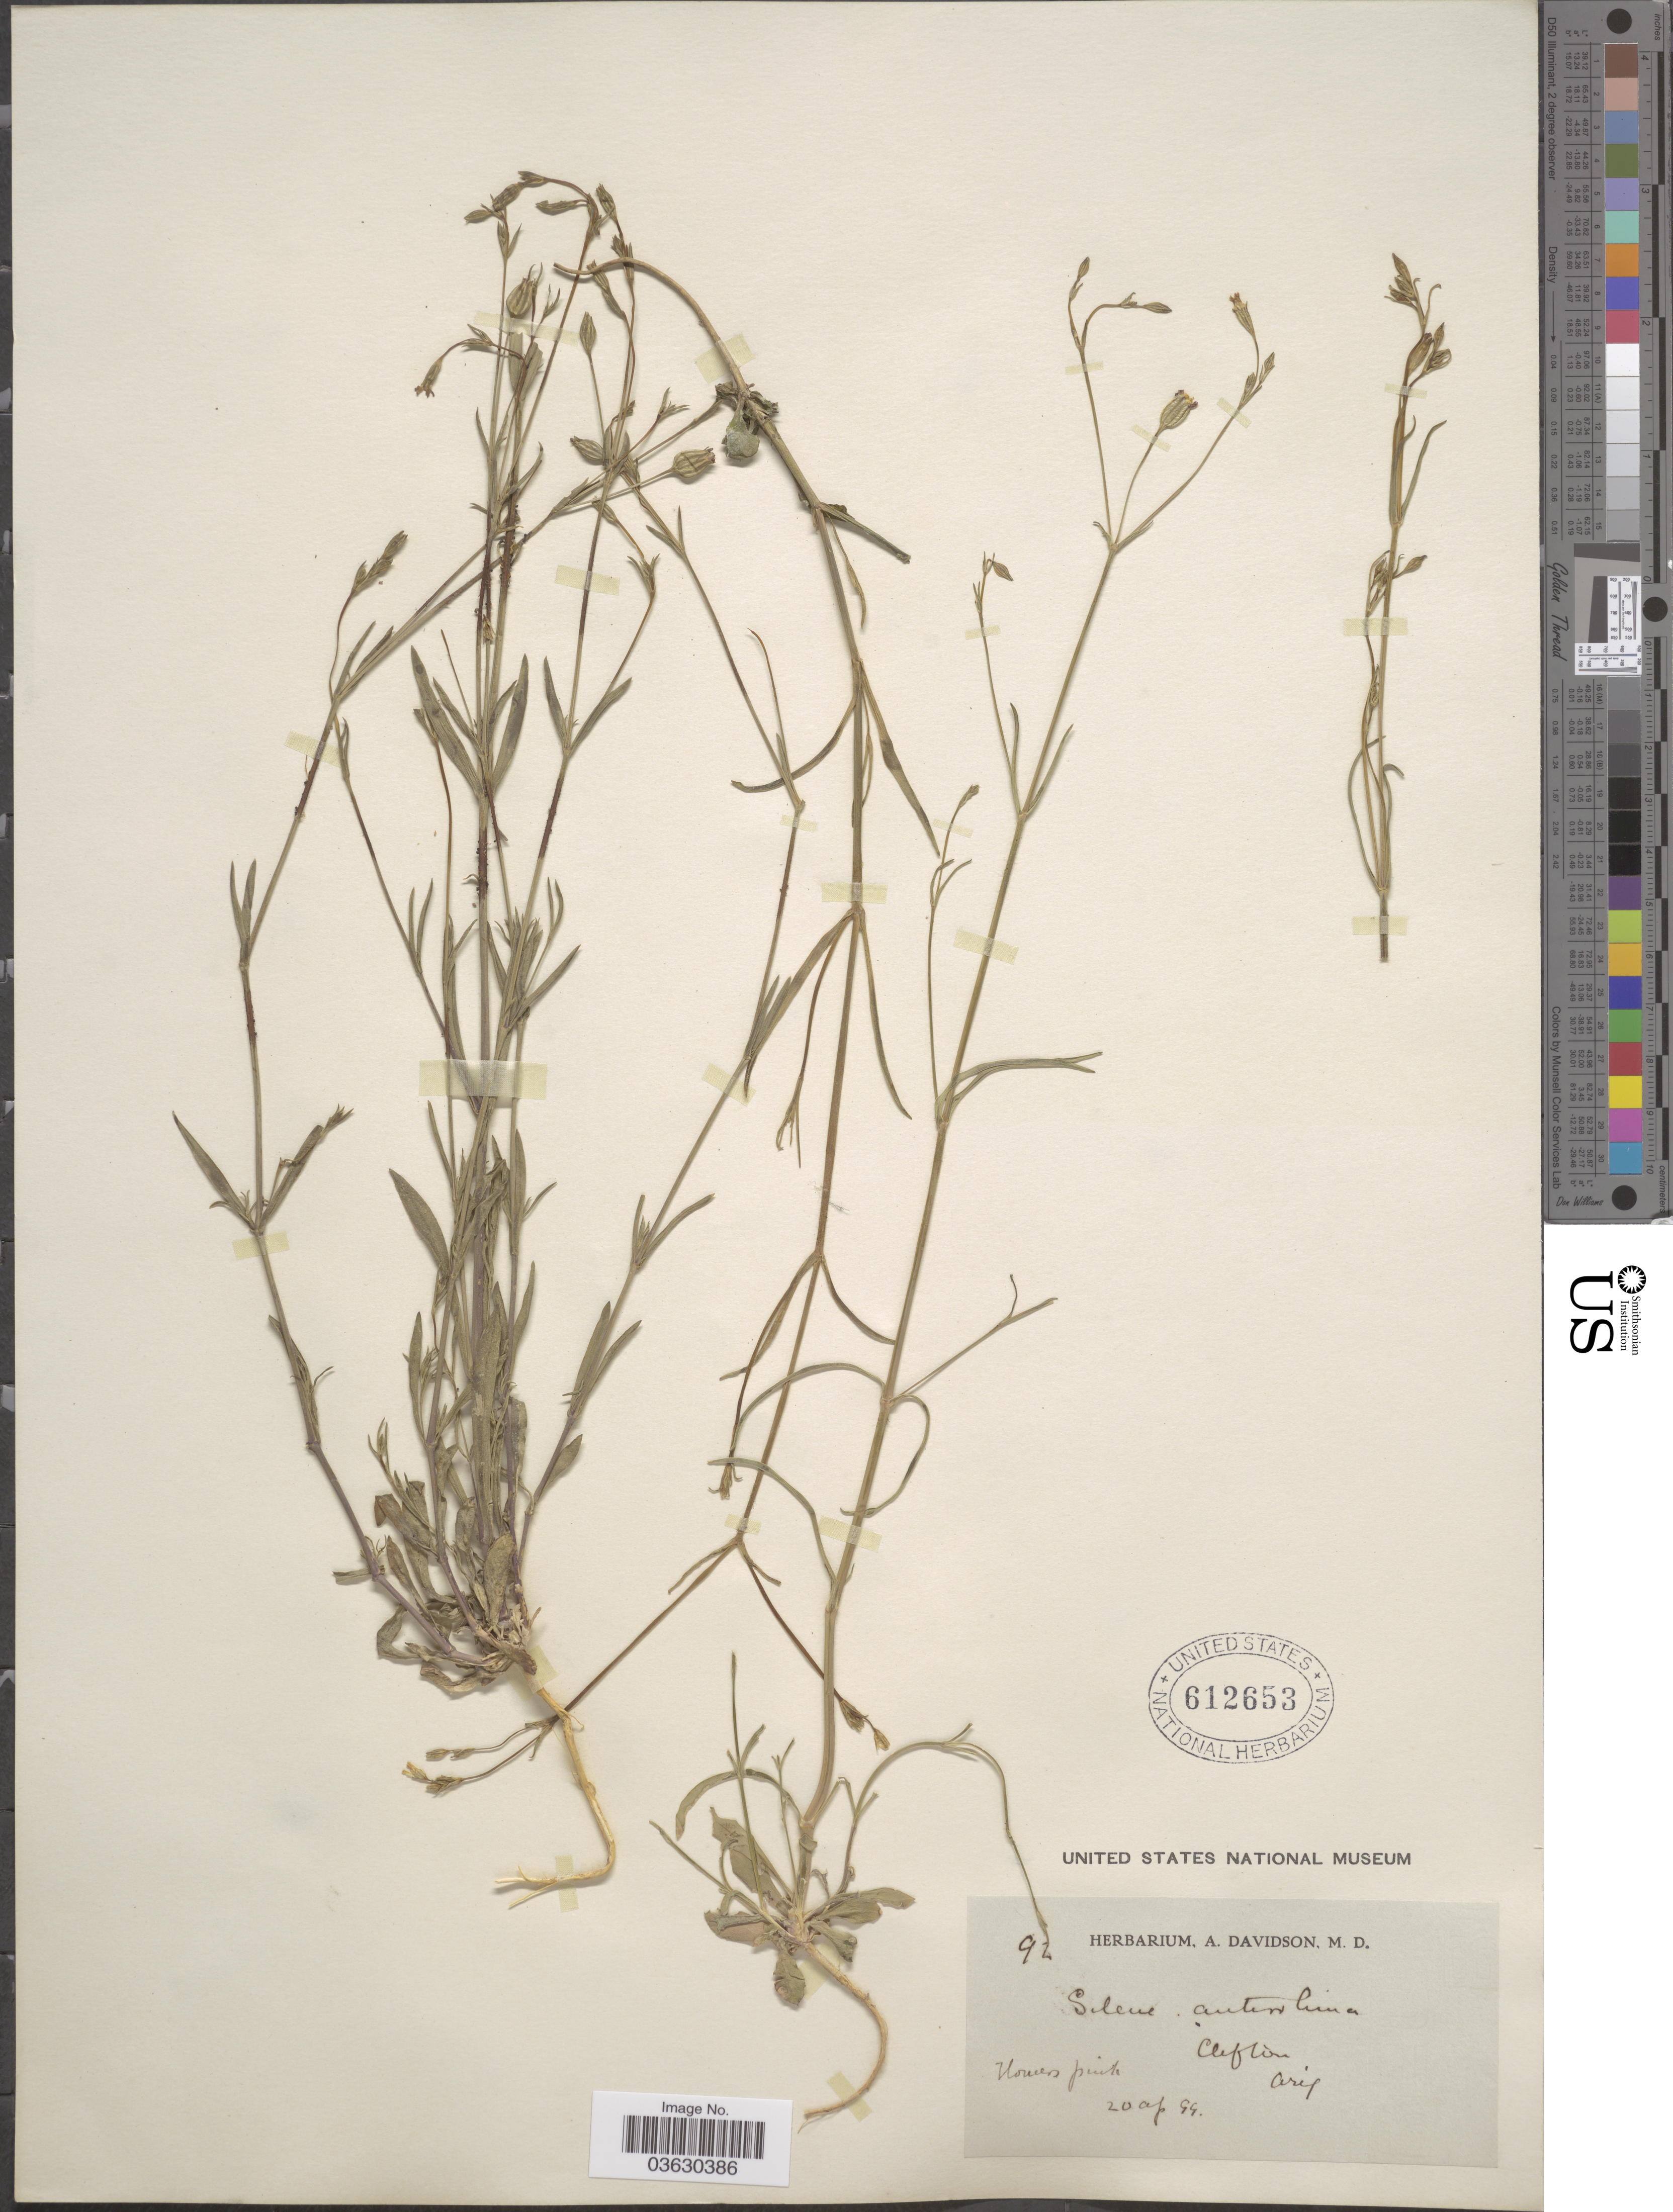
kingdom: Plantae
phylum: Tracheophyta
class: Magnoliopsida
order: Caryophyllales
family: Caryophyllaceae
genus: Silene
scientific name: Silene antirrhina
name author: L.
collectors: ex herb. A. Davidson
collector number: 92*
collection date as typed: Transcribed d/m/y: 20/4/99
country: United States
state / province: Arizona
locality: Clifton.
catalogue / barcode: US 612653